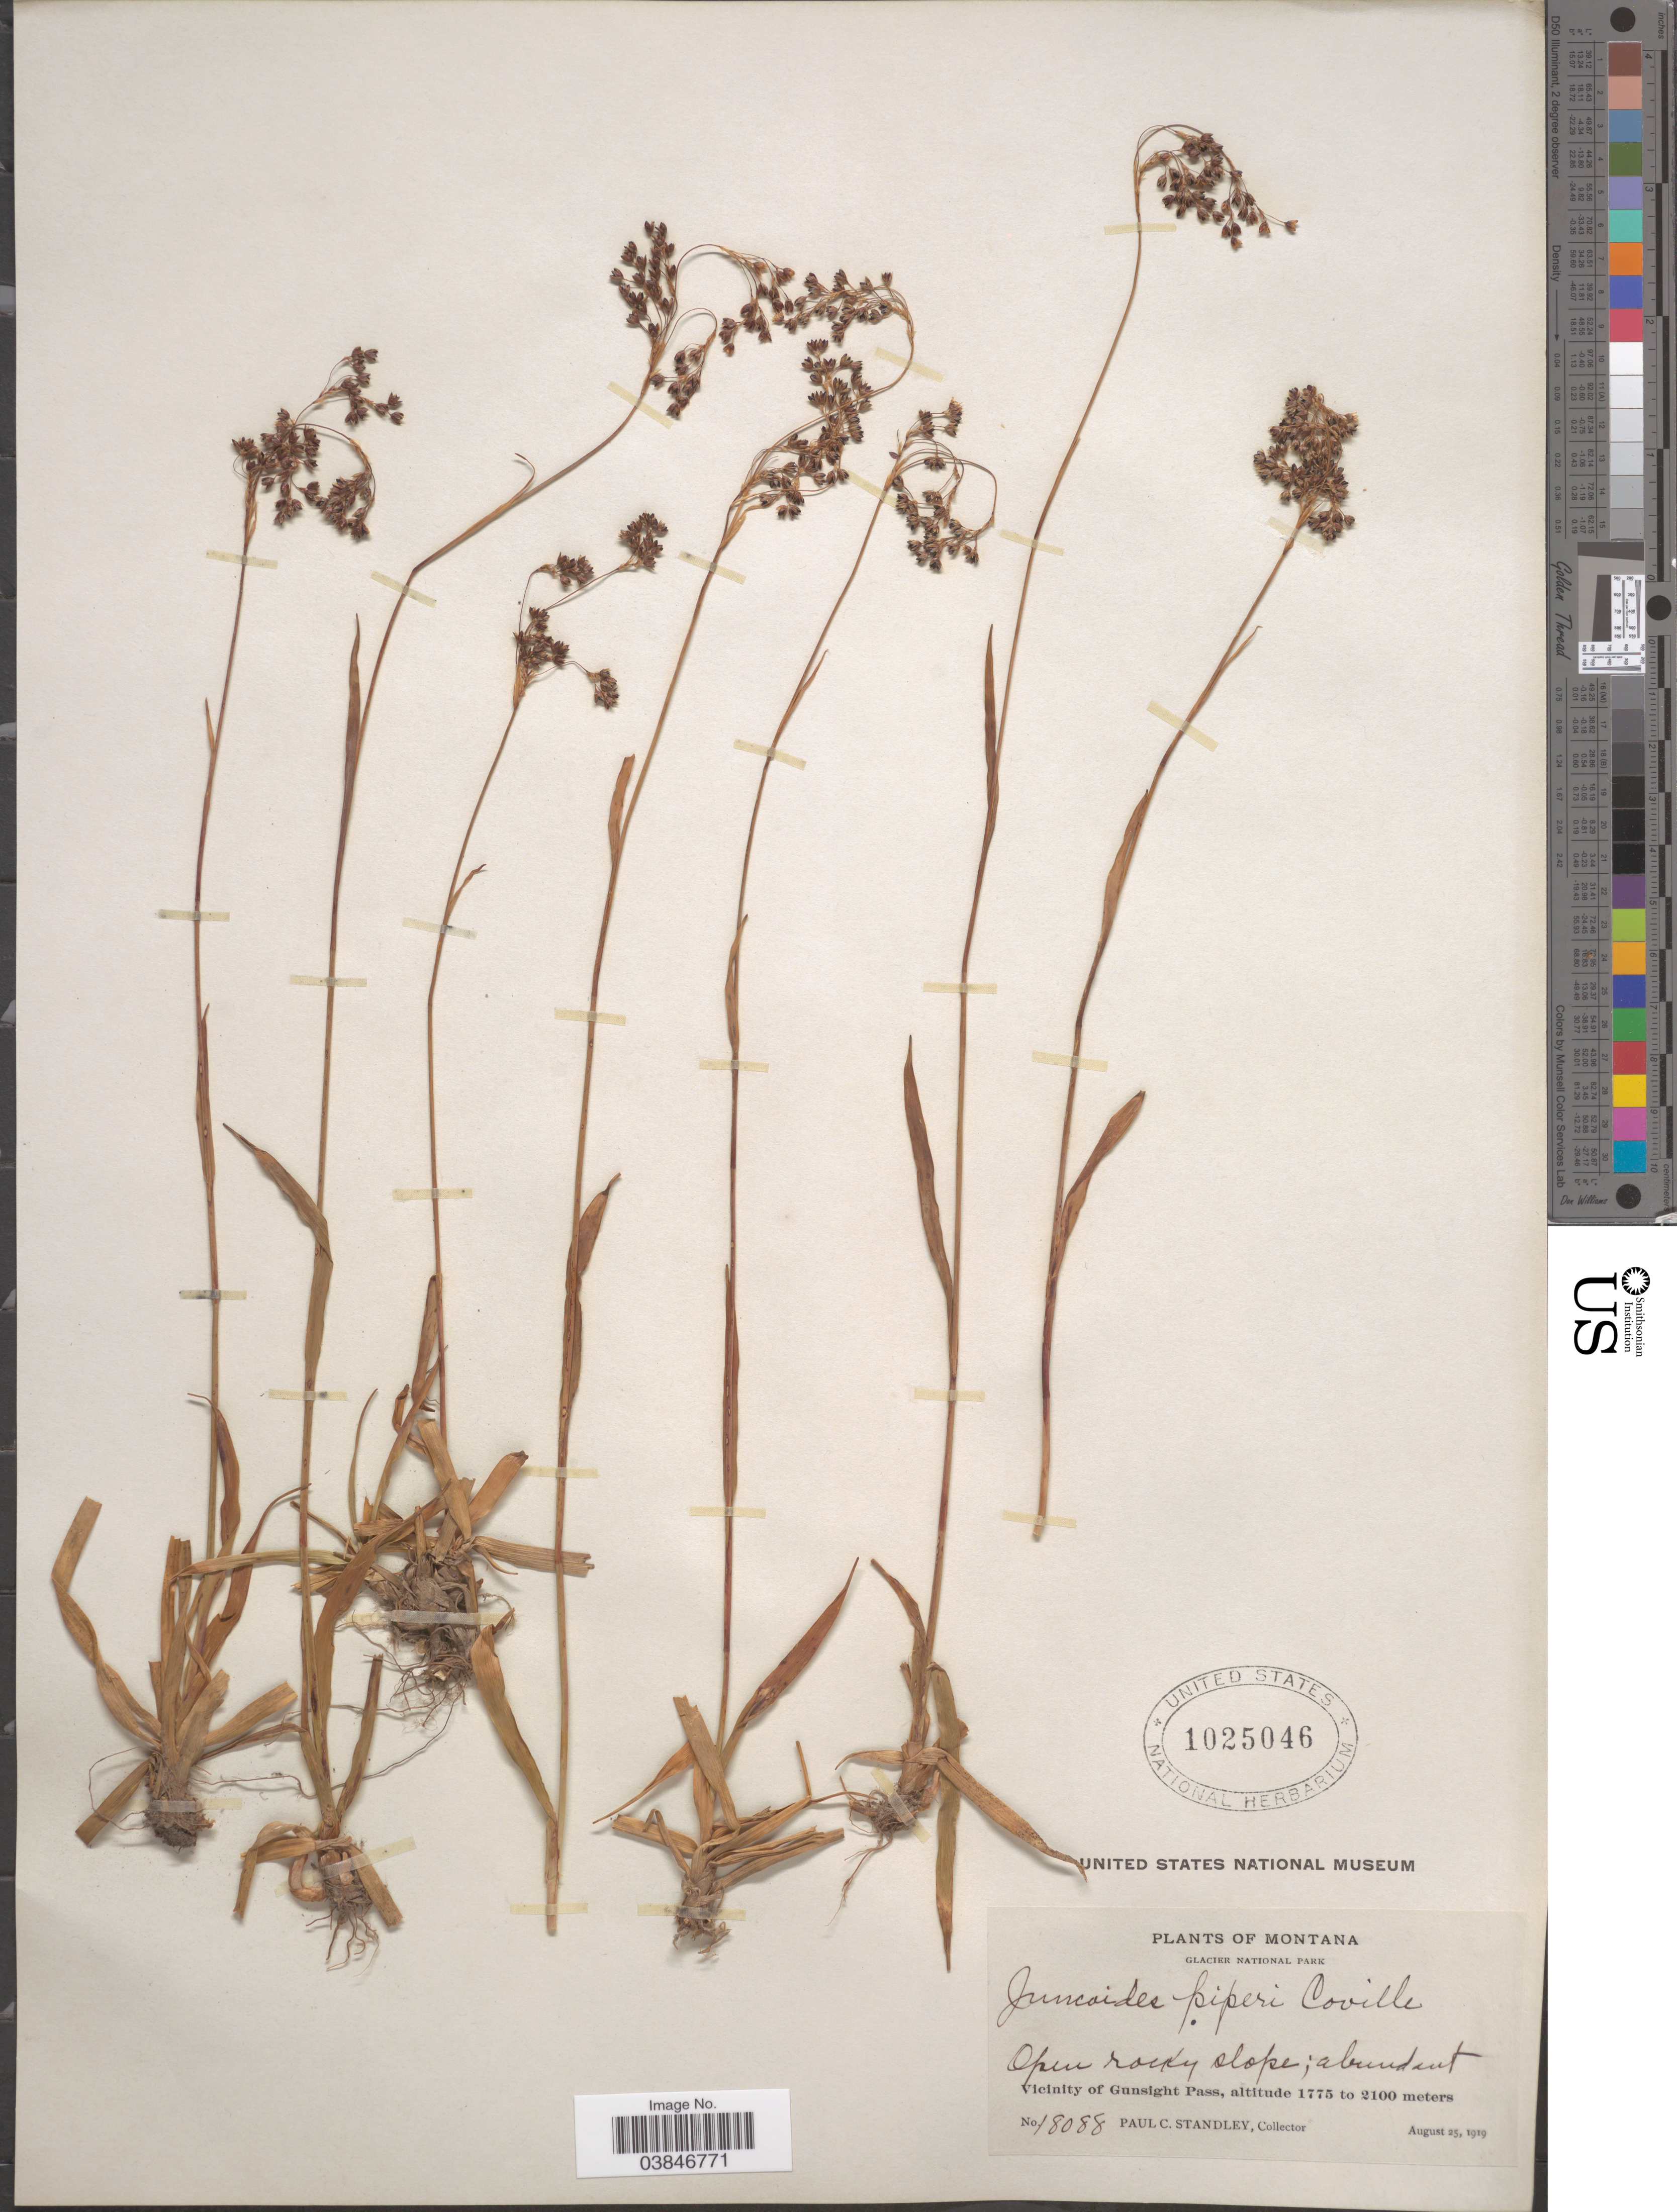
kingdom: Plantae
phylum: Tracheophyta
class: Liliopsida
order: Poales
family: Juncaceae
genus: Luzula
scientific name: Luzula piperi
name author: (Coville) M.E. Jones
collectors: P. C. Standley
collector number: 18088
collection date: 1919-08-25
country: United States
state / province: Montana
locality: Glacier National Park. Vicinity of Gunsight Pass.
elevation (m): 1775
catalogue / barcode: US 1025046